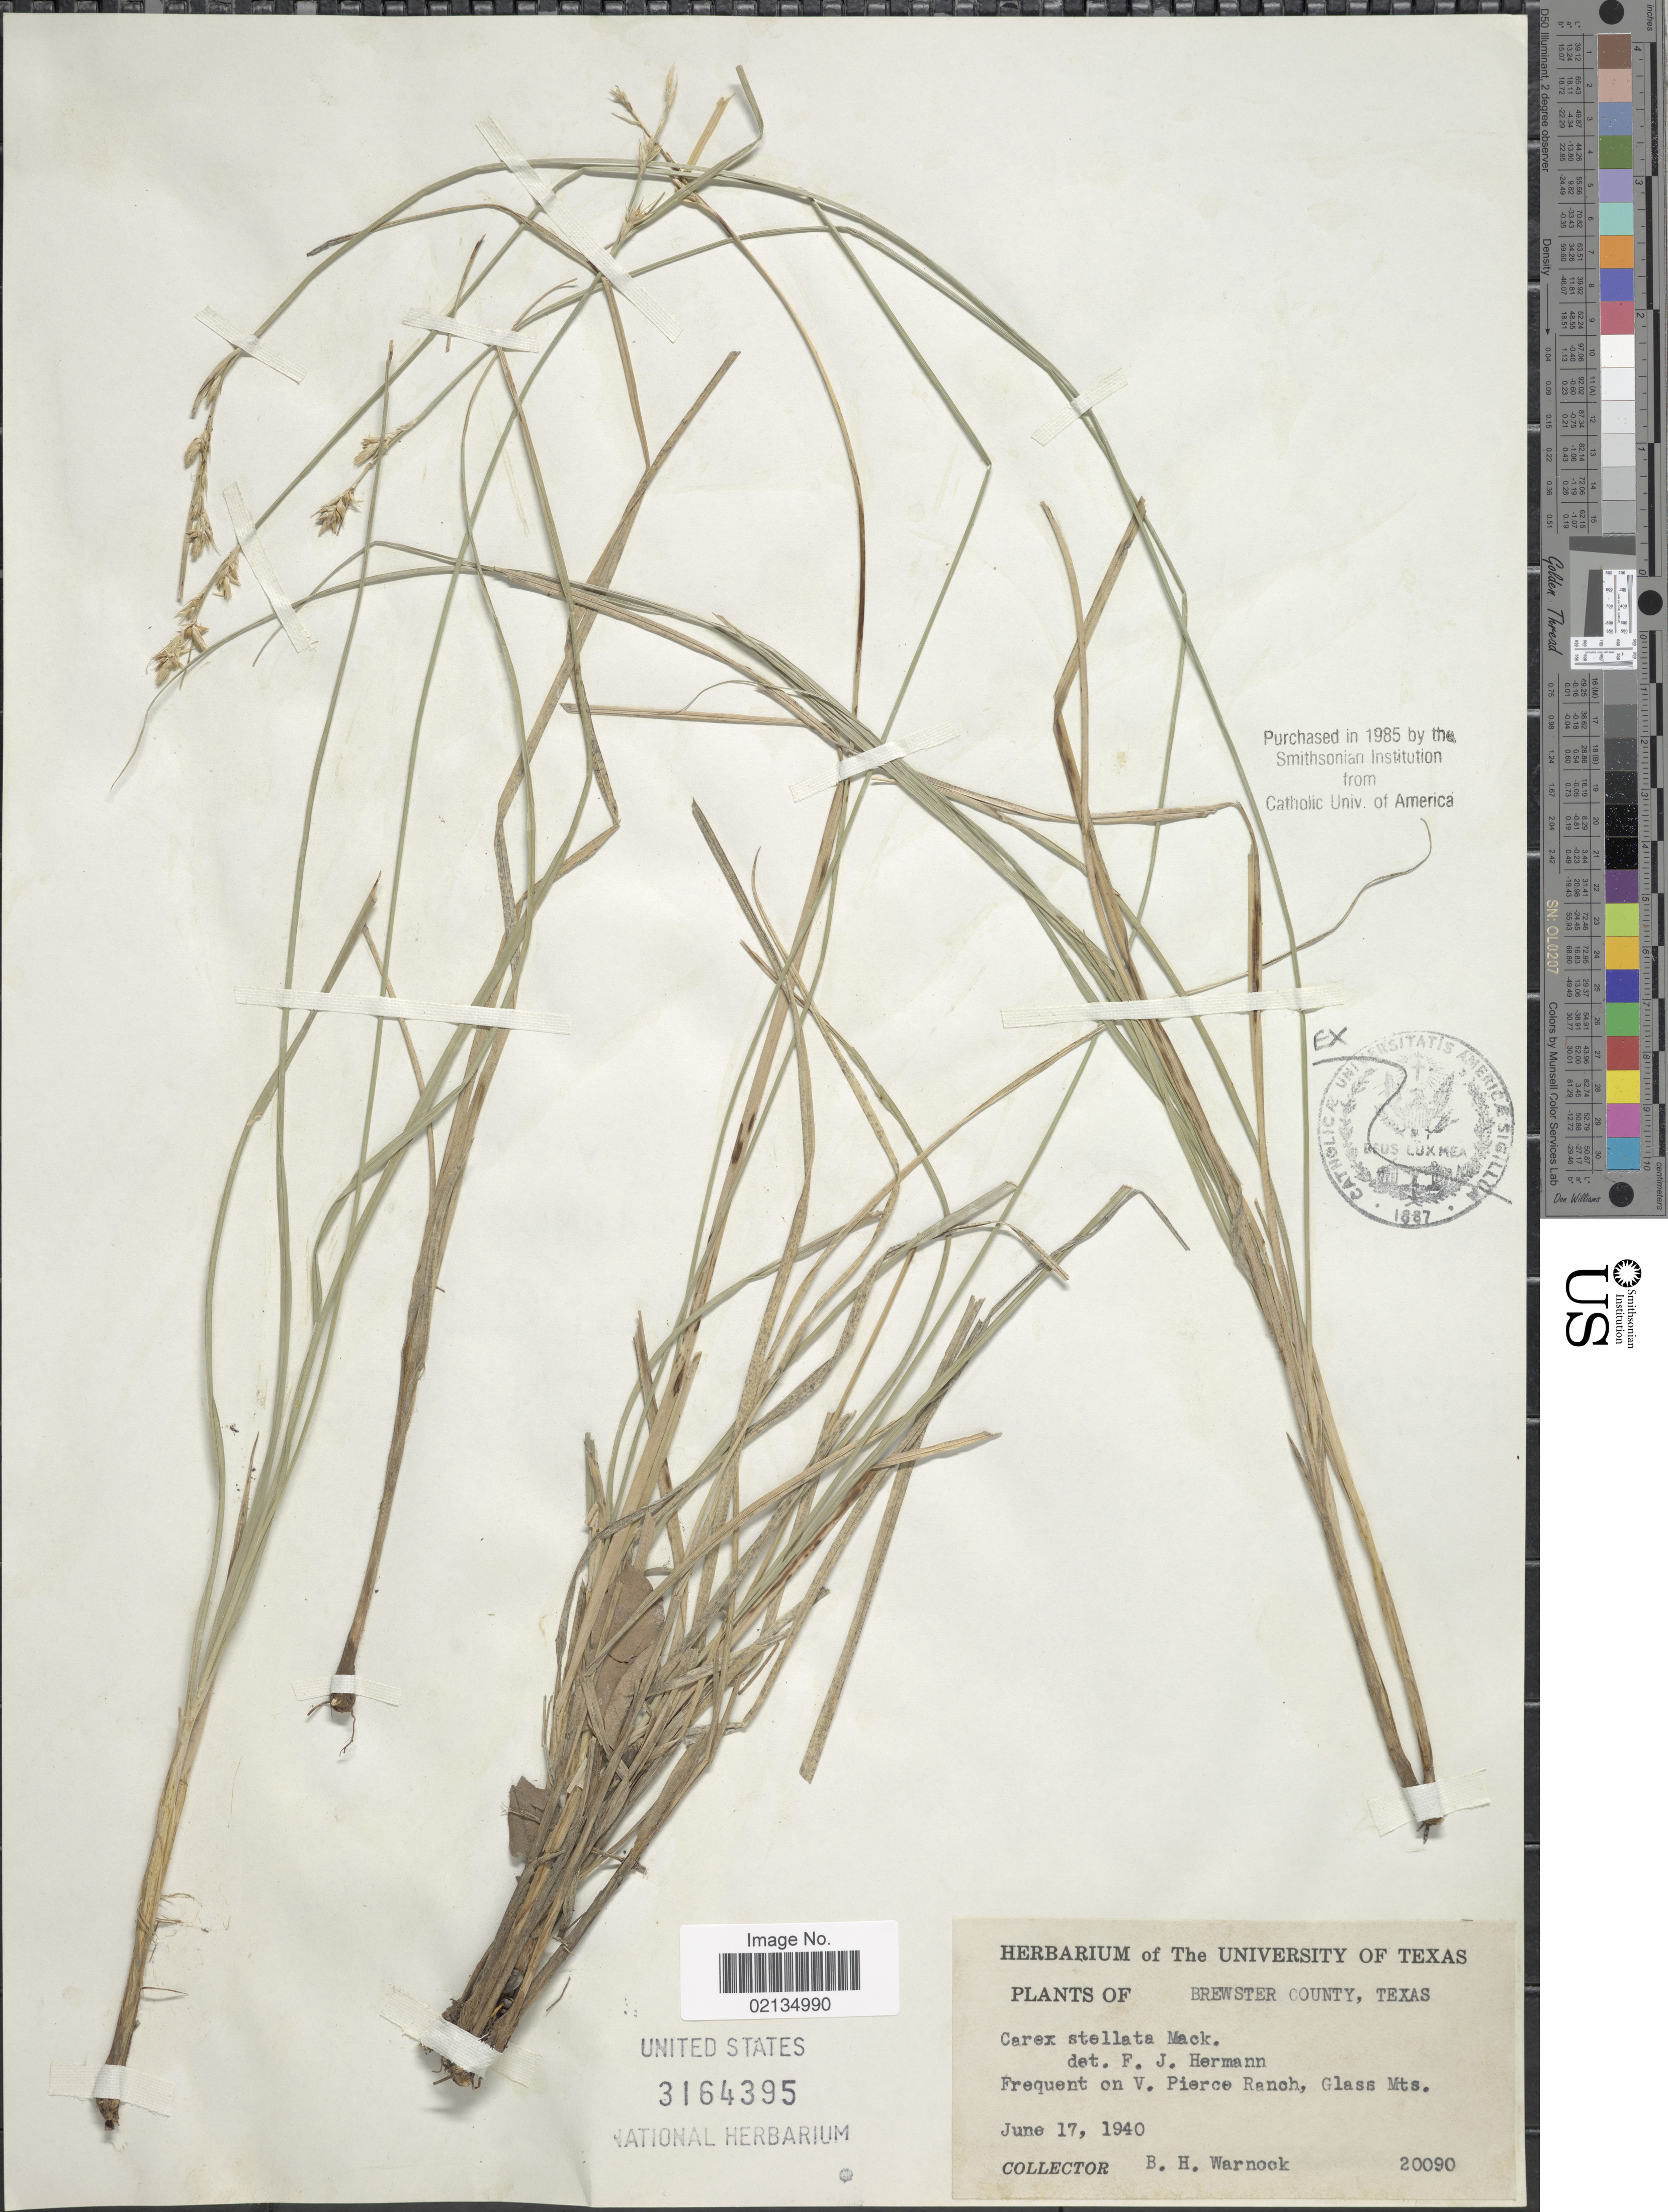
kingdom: Plantae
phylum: Tracheophyta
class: Liliopsida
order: Poales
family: Cyperaceae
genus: Carex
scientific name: Carex schiedeana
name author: Kunze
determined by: Turner, B. L.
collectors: B. H. Warnock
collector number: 20090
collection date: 1940-06-17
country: United States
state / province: Texas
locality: Brewster County, Frequent on V. Pierce Ranch, Glass Mts.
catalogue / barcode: US 3164395